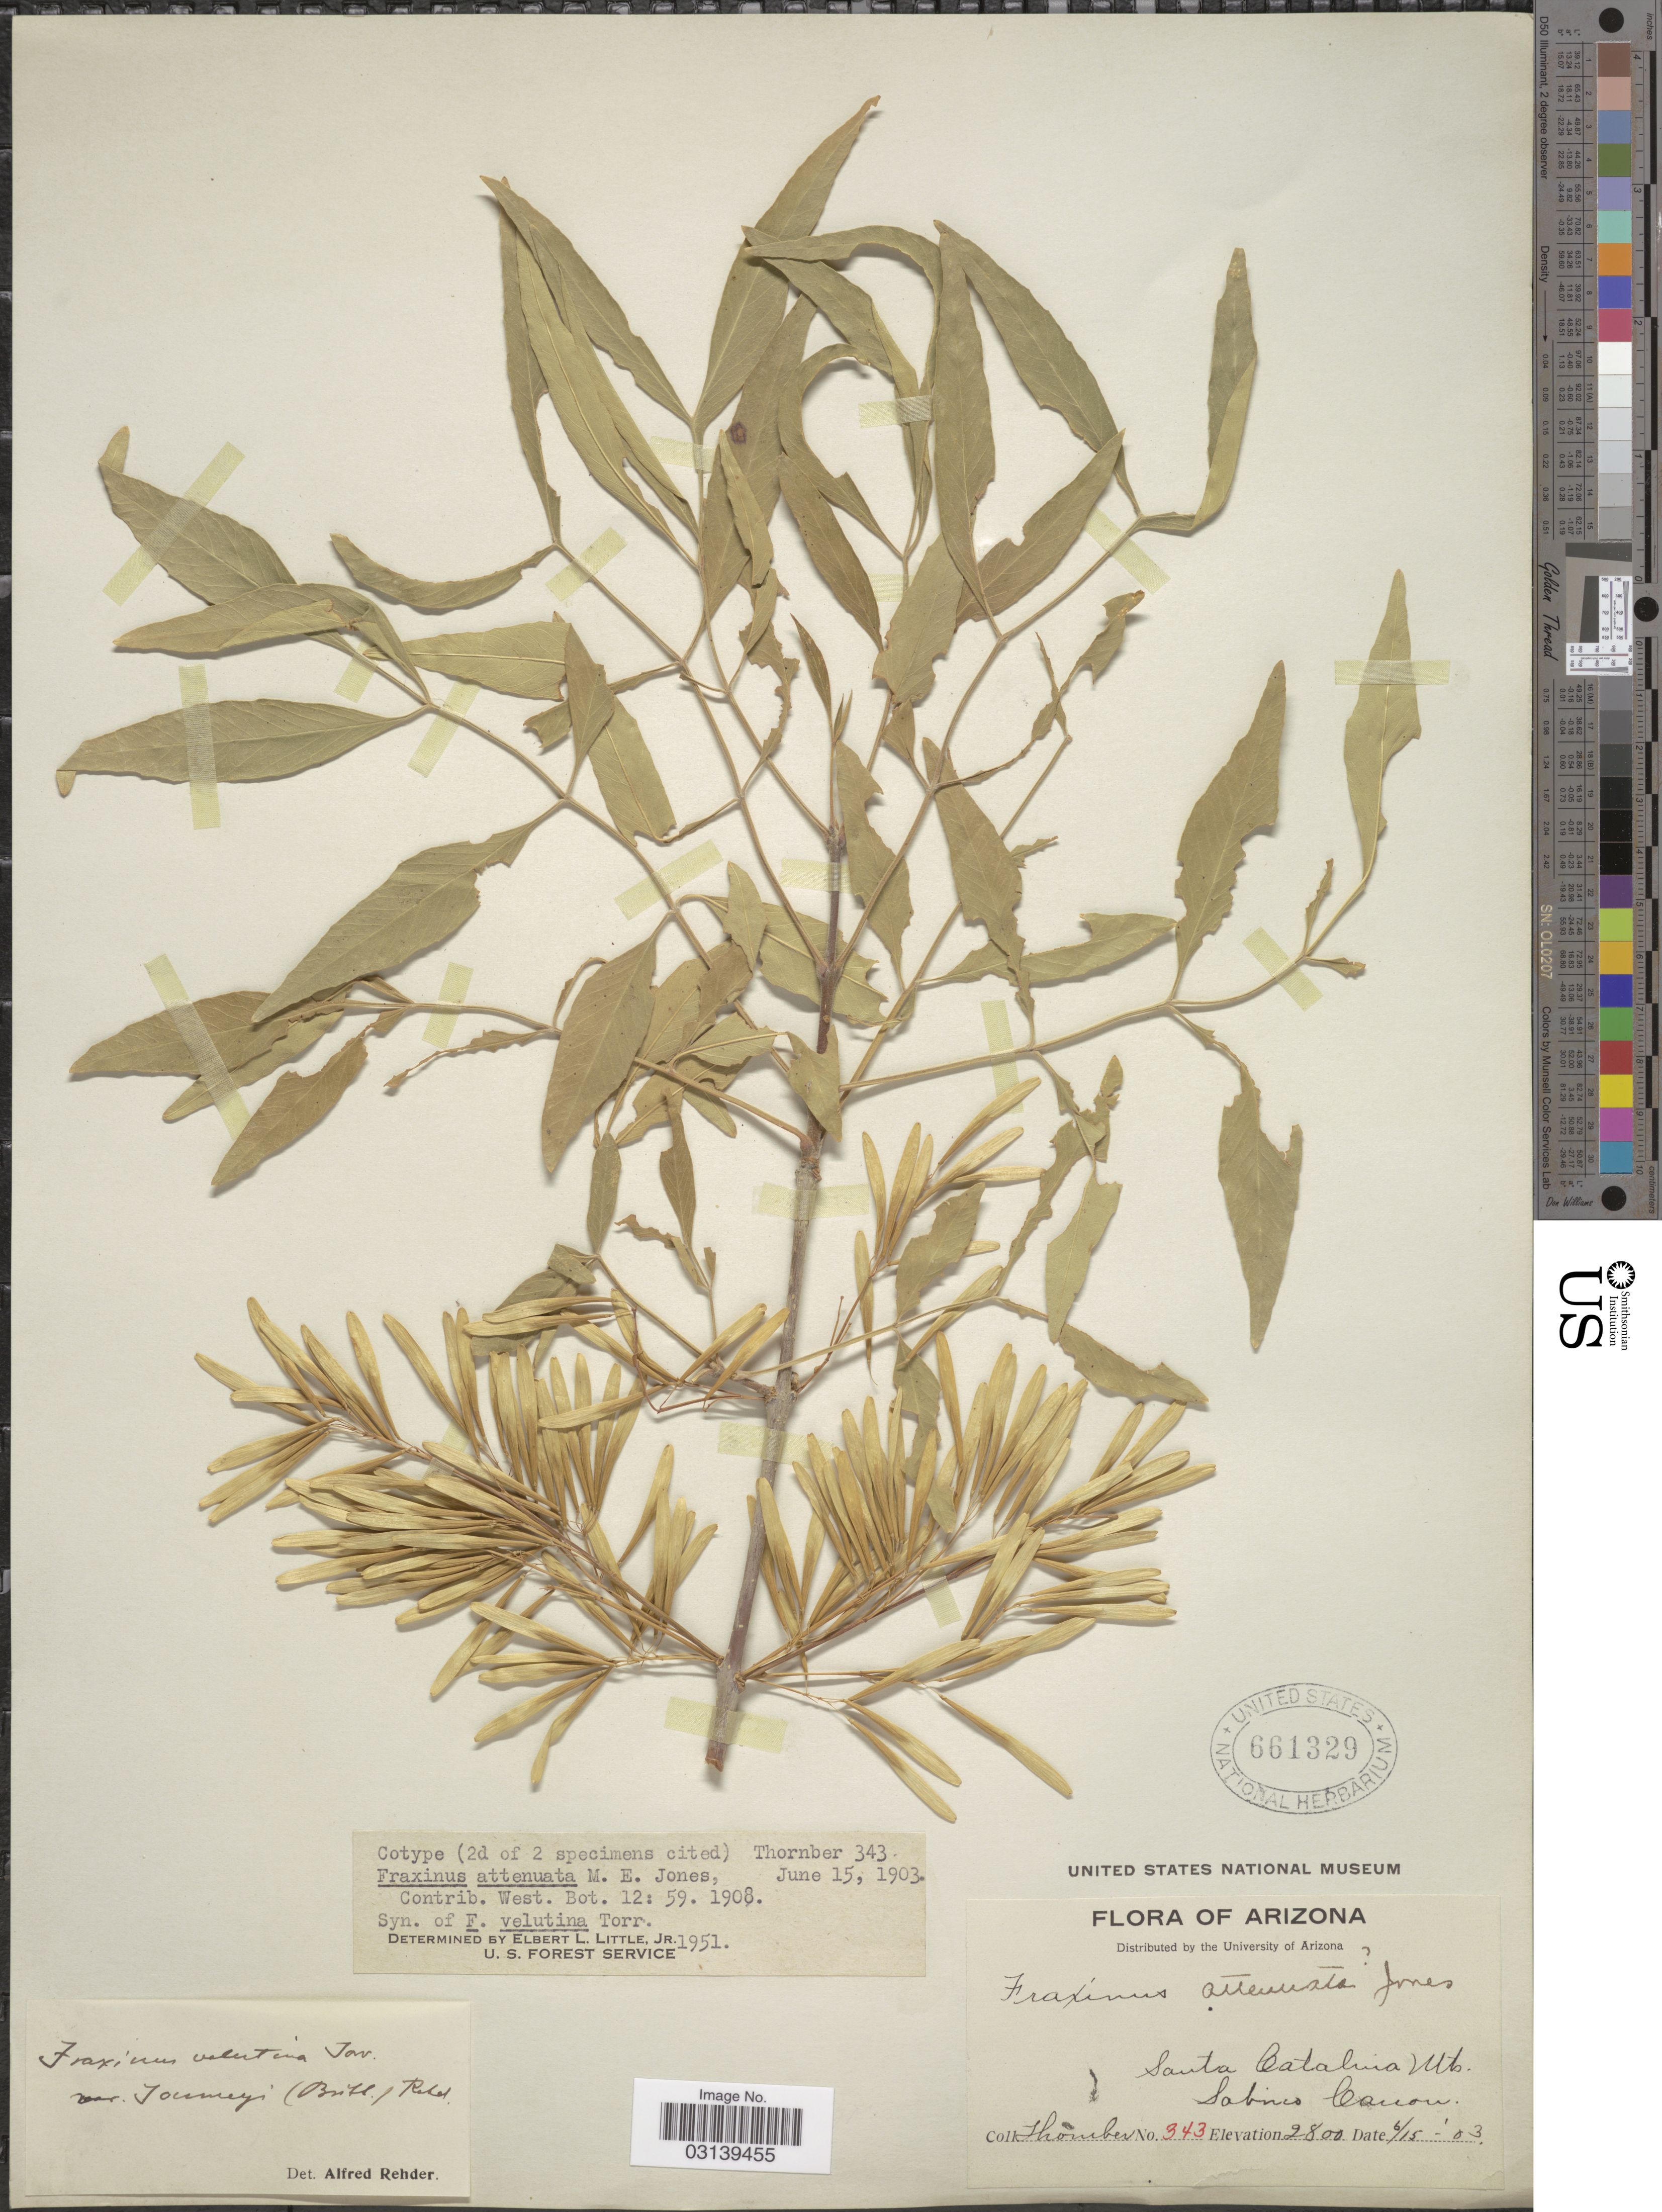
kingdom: Plantae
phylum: Tracheophyta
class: Magnoliopsida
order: Lamiales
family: Oleaceae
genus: Fraxinus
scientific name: Fraxinus velutina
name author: Torr.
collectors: J. Thornber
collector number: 343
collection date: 1903-06-15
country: United States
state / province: Arizona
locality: Santa Catalina Mts., Sabino Canon.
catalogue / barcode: US 661329